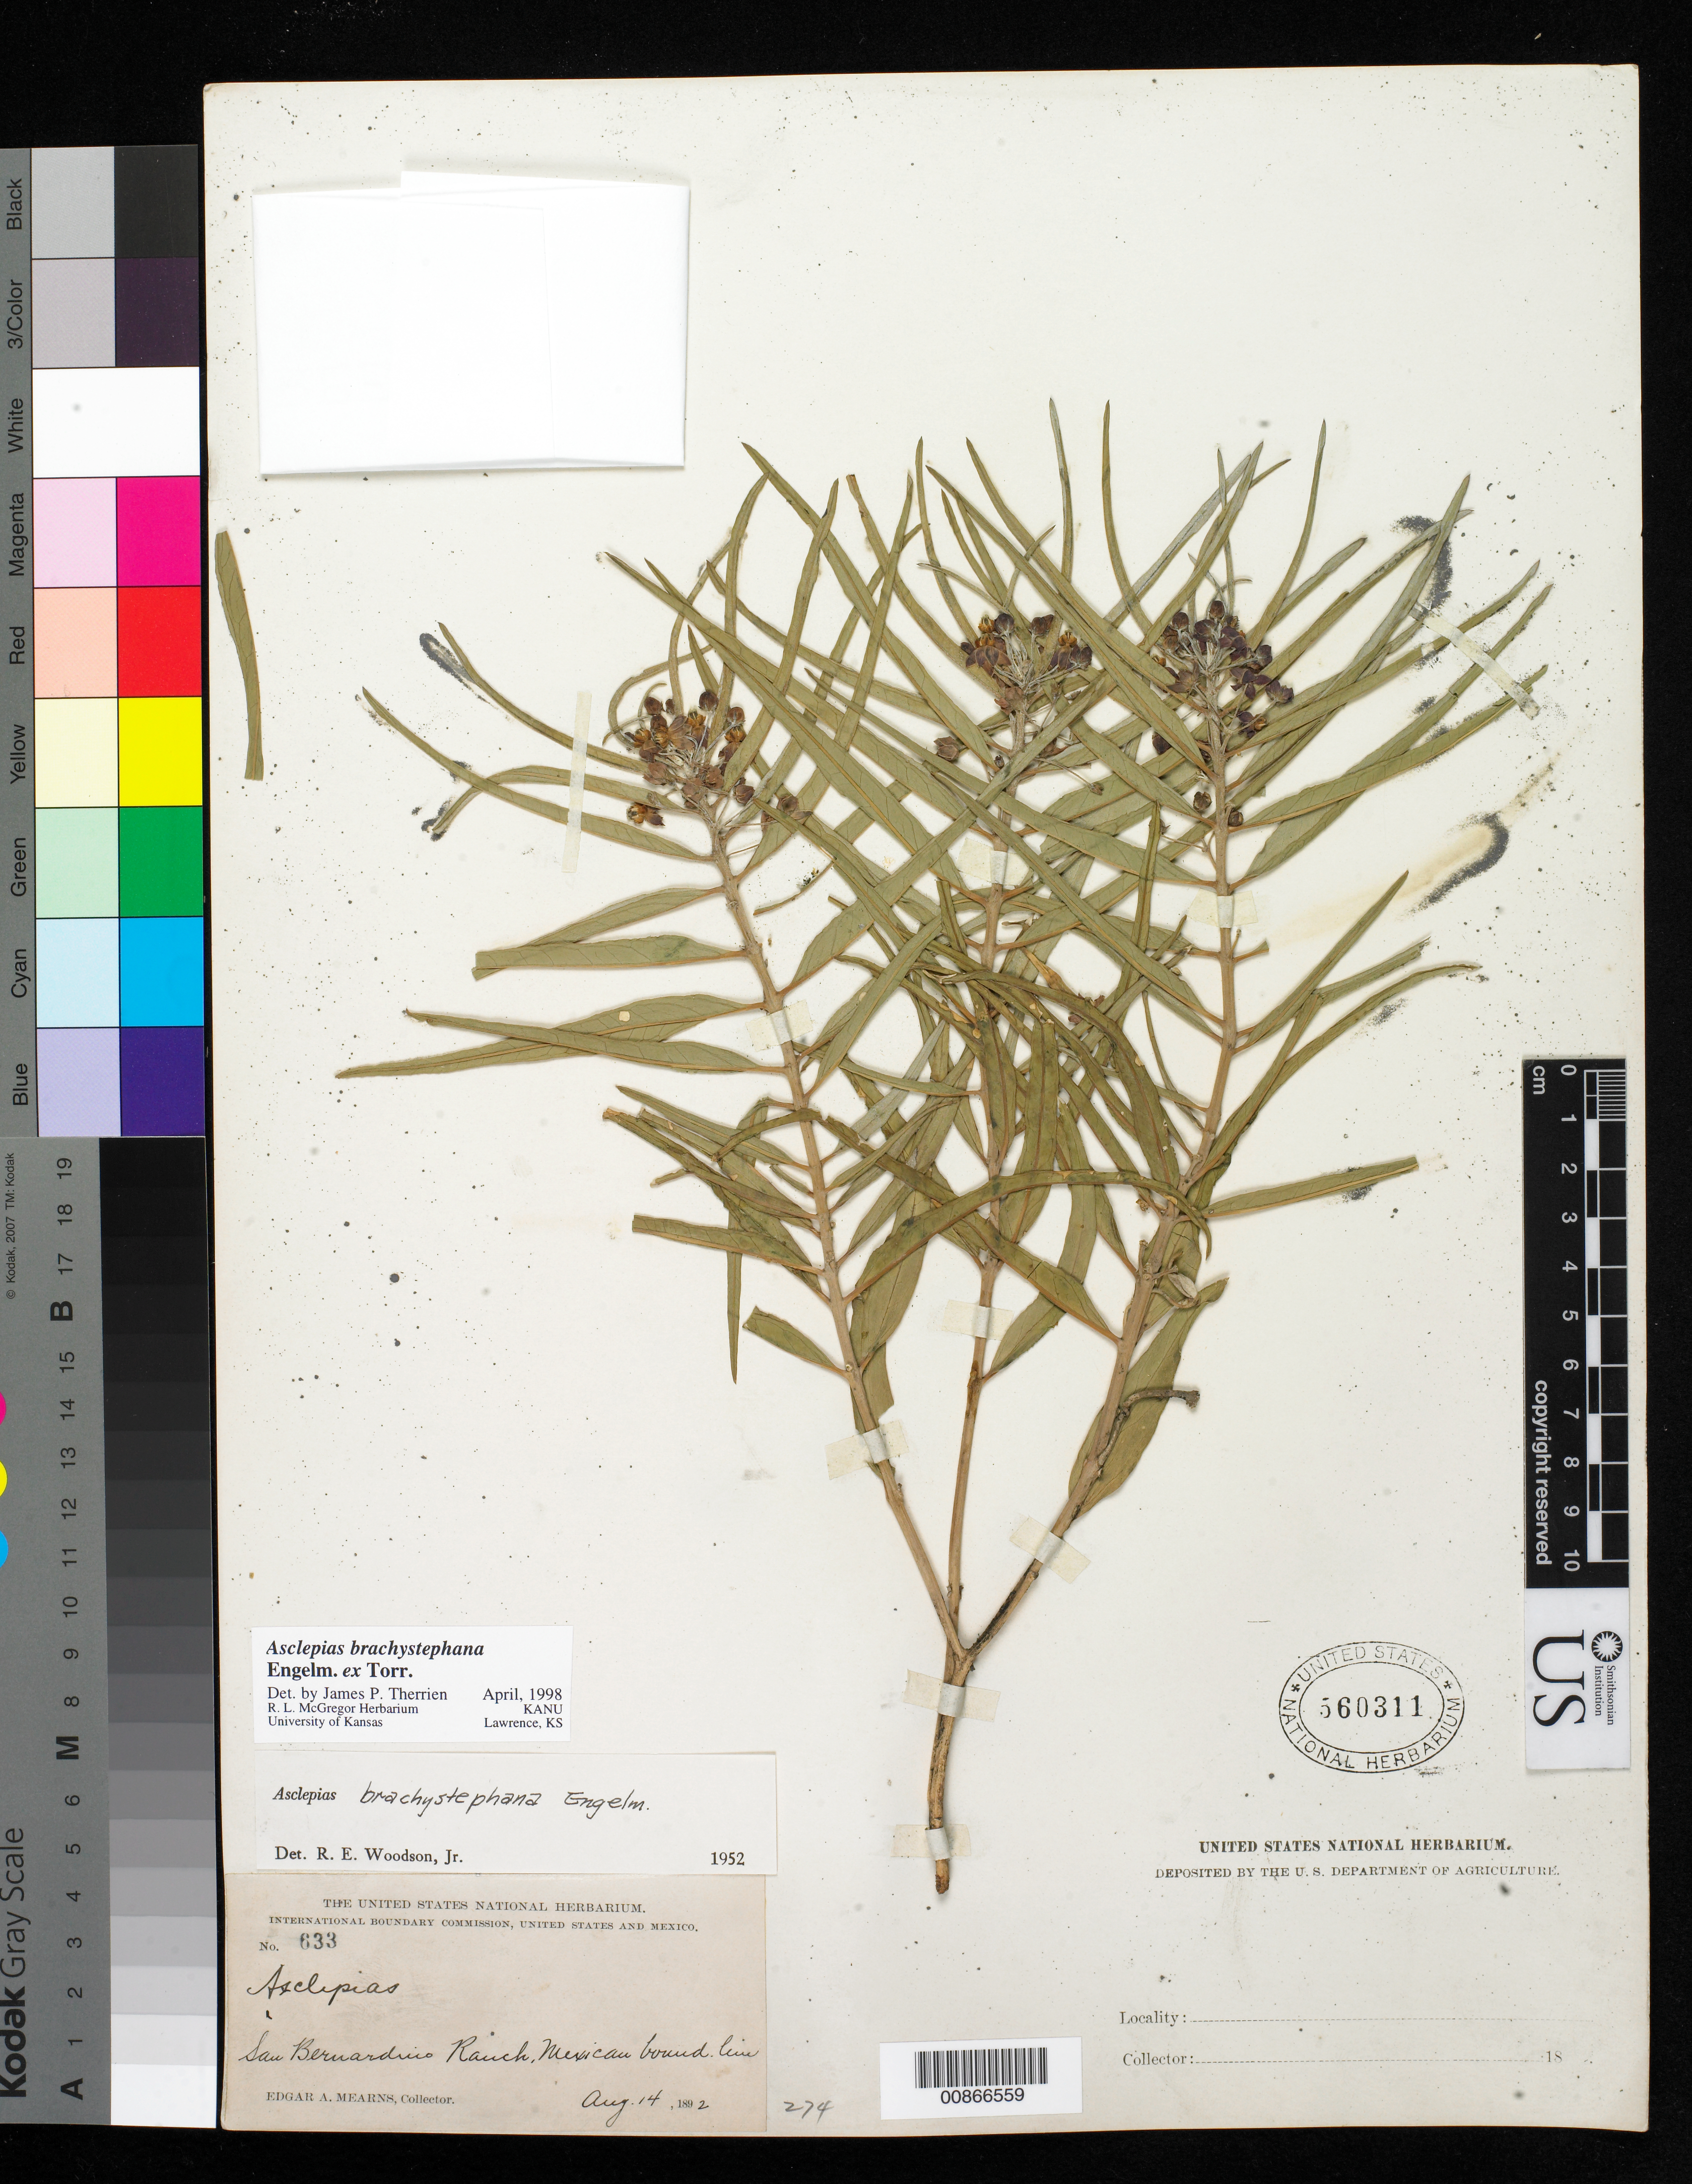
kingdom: Plantae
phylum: Tracheophyta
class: Magnoliopsida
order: Gentianales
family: Apocynaceae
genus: Asclepias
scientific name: Asclepias brachystephana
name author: Engelm. ex Torr. in Emory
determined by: Therrien, J. P.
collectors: E. A. Mearns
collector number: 633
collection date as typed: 14 Aug 1892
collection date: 1892-08-14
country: United States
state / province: Arizona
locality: San Bernardino Ranch, Mexican Boundary Line.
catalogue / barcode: US 560311